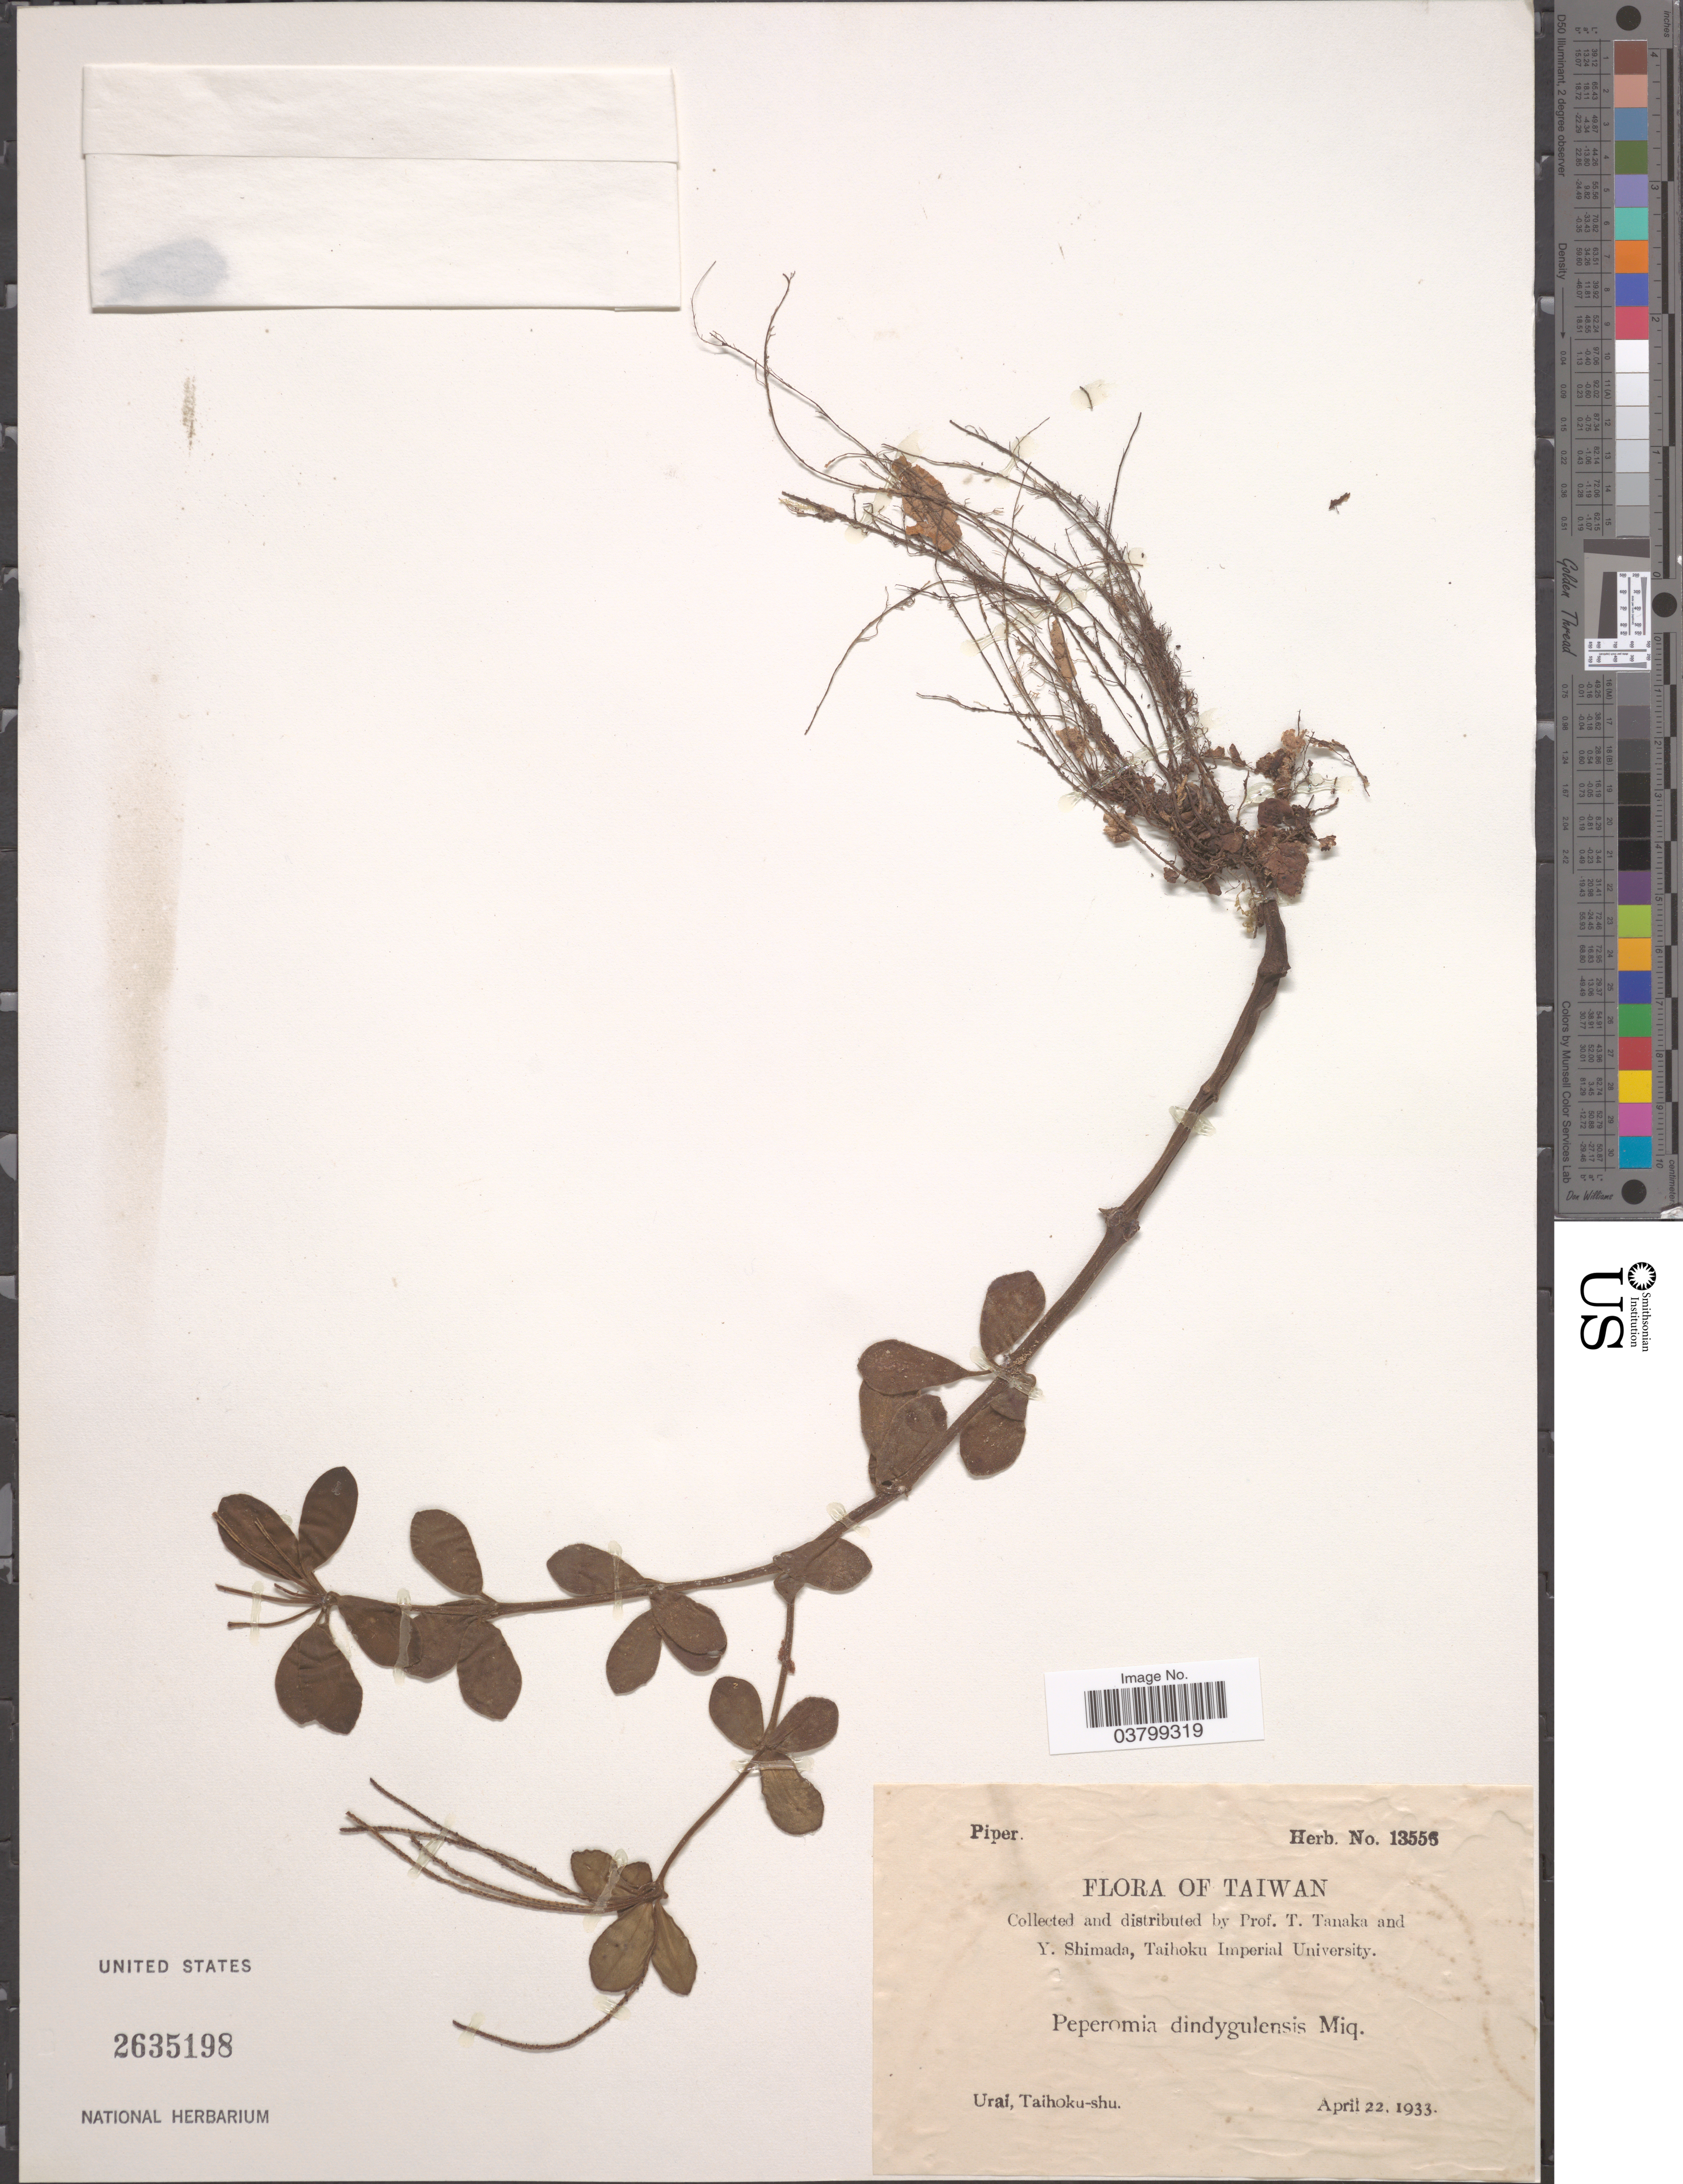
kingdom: Plantae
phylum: Tracheophyta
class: Magnoliopsida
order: Piperales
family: Piperaceae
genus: Peperomia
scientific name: Peperomia dindygulensis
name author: Miq.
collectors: T. Tanaka & Y. Shimada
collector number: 13555*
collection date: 1933-04-22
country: Taiwan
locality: Urai, Taihoku-shu.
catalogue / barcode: US 2635198